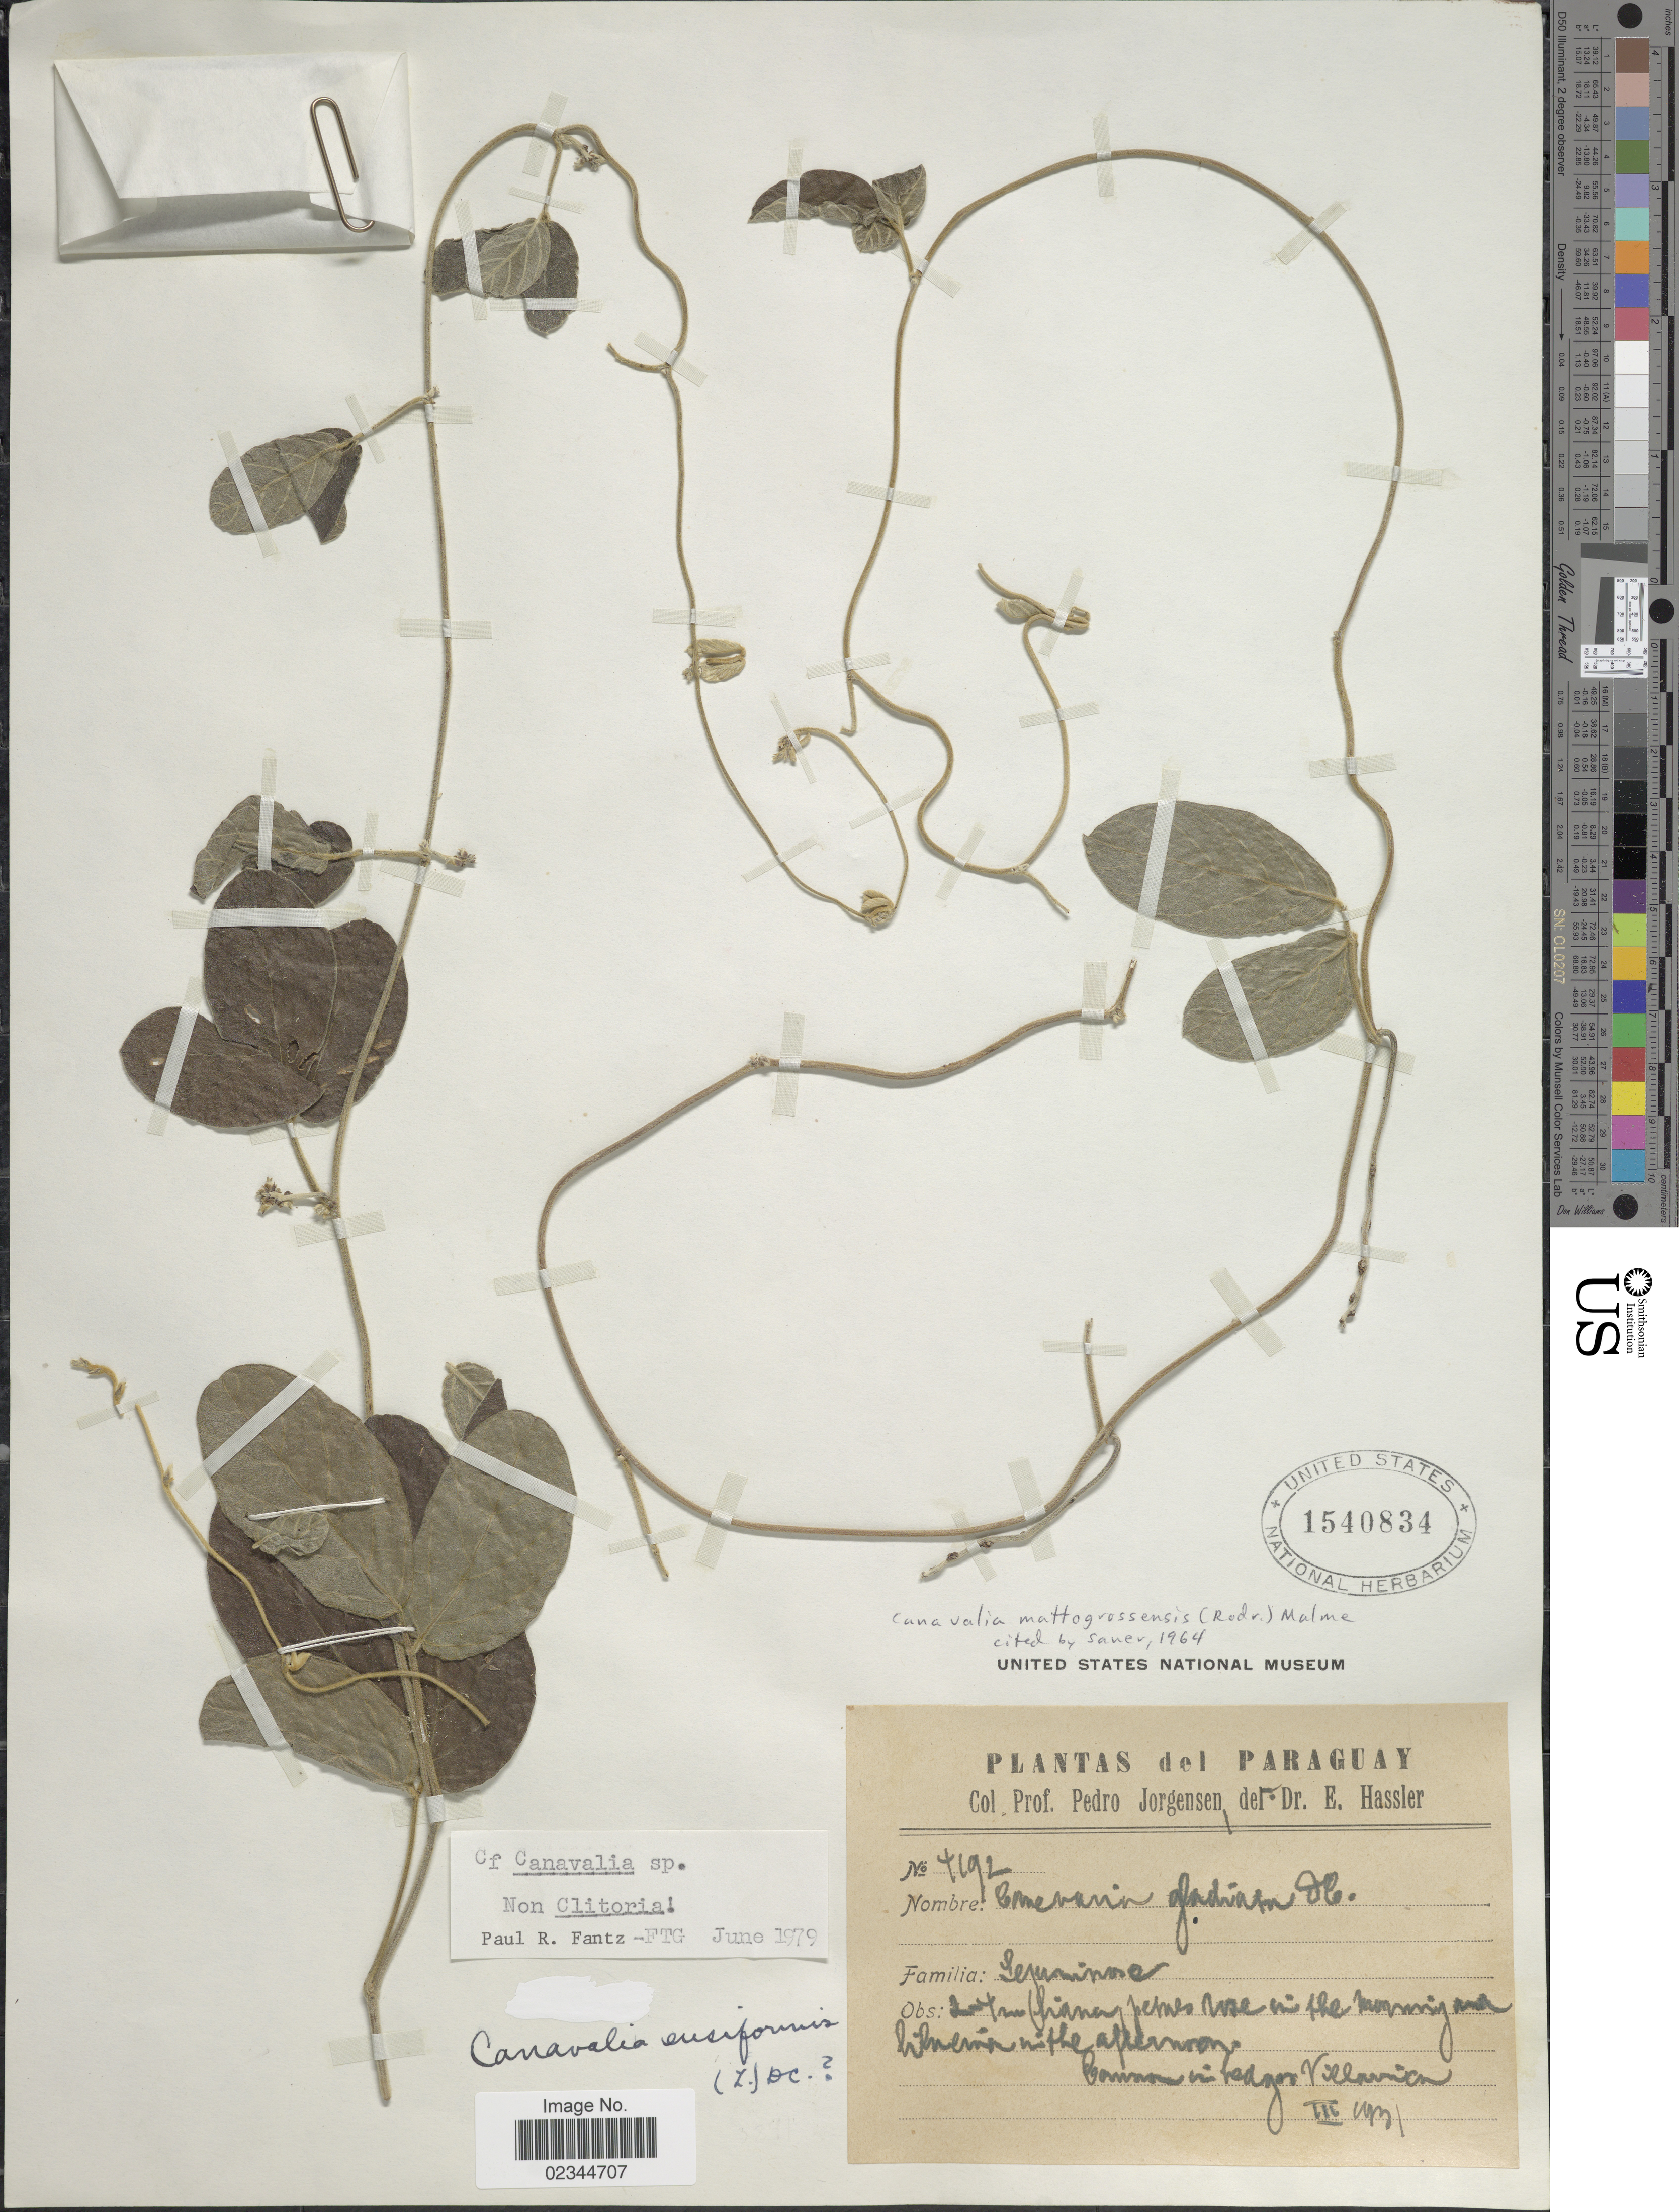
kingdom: Plantae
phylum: Tracheophyta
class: Magnoliopsida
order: Fabales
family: Fabaceae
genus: Canavalia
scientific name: Canavalia mattogrossensis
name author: (Barb. Rodr.) Malme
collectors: P. Jorgenson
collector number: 4192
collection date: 1931-03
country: Paraguay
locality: Common in Lodge Villavinca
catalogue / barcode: US 1540834